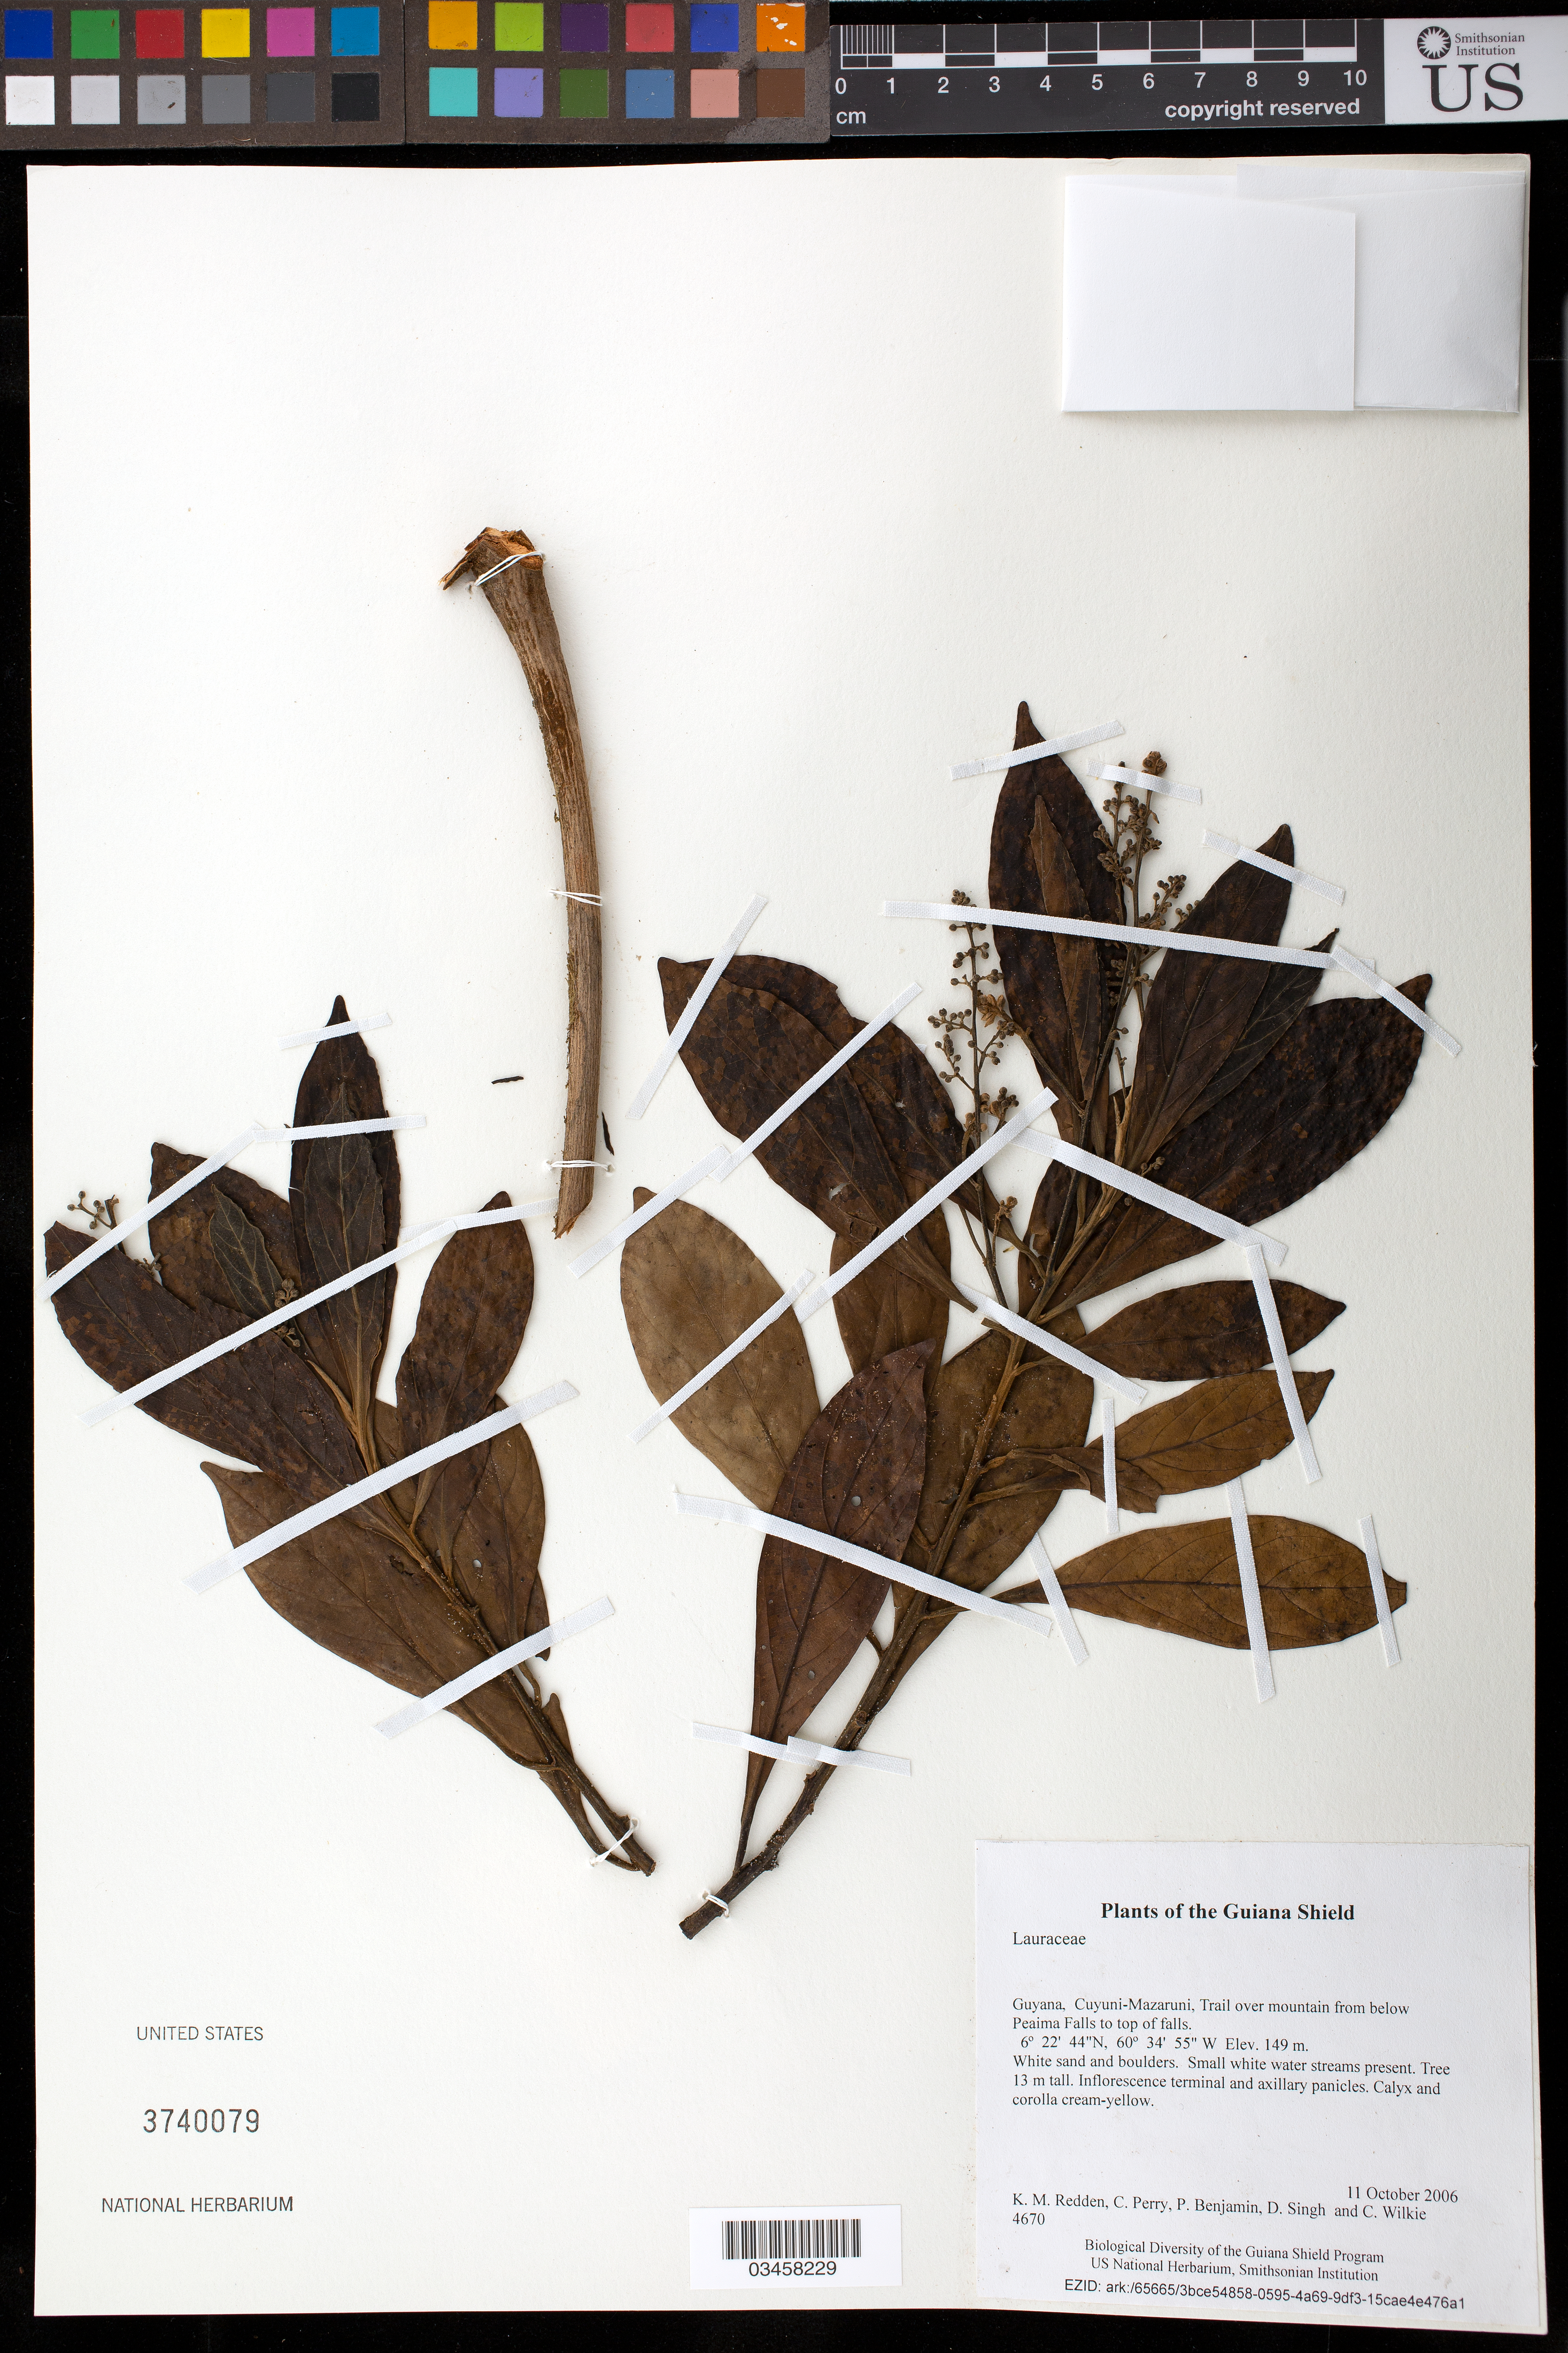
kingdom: Plantae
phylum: Tracheophyta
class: Magnoliopsida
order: Laurales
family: Lauraceae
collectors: K. M. Redden, C. Perry, P. Benjamin, D. Singh & C. Wilkie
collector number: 4670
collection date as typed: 11 October 2006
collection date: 2006-10-11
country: Guyana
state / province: Cuyuni-Mazaruni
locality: Trail over mountain from below Peaima Falls to top of falls.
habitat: White sand and boulders. Small white water streams present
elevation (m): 149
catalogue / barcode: US 3740079